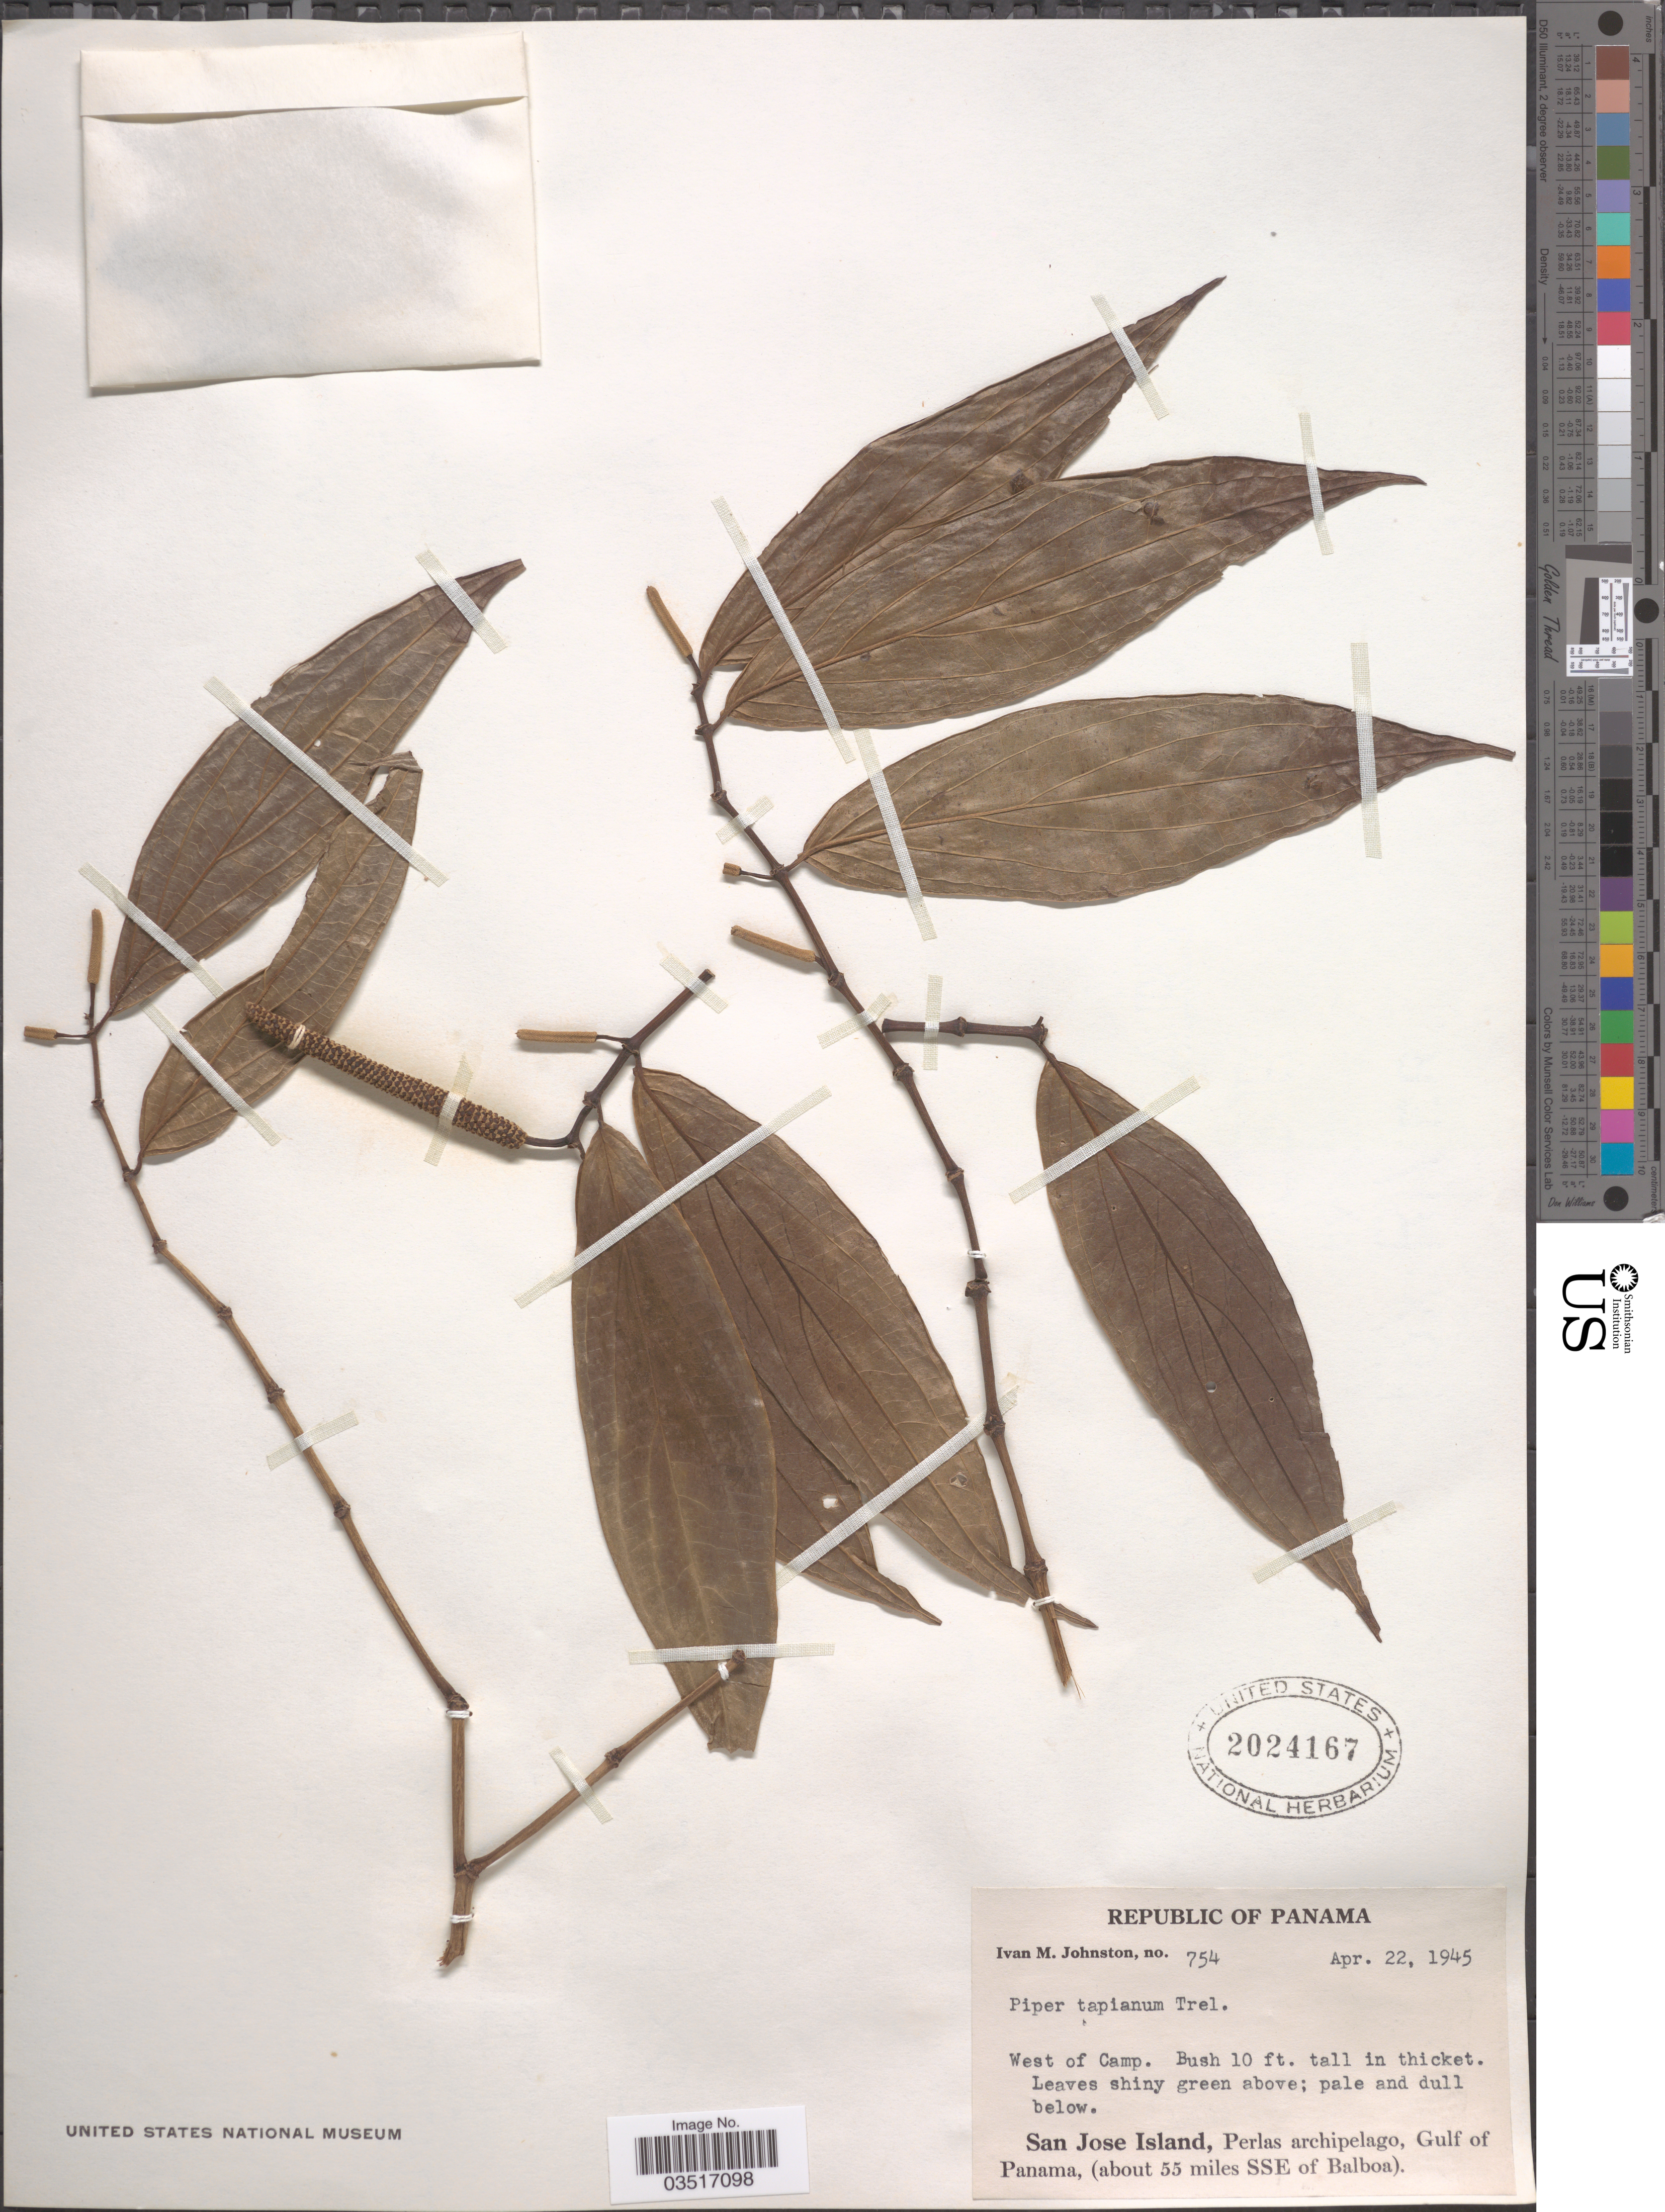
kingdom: Plantae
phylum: Tracheophyta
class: Magnoliopsida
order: Piperales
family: Piperaceae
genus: Piper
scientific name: Piper tapianum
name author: Trel.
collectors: I.M. Johnston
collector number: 754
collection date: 1945-04-22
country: Panama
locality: West of Camp. San Jose Island, Perlas archipelago, Gulf of Panama, (about 55 miles SSE of Balboa).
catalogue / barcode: US 2024167